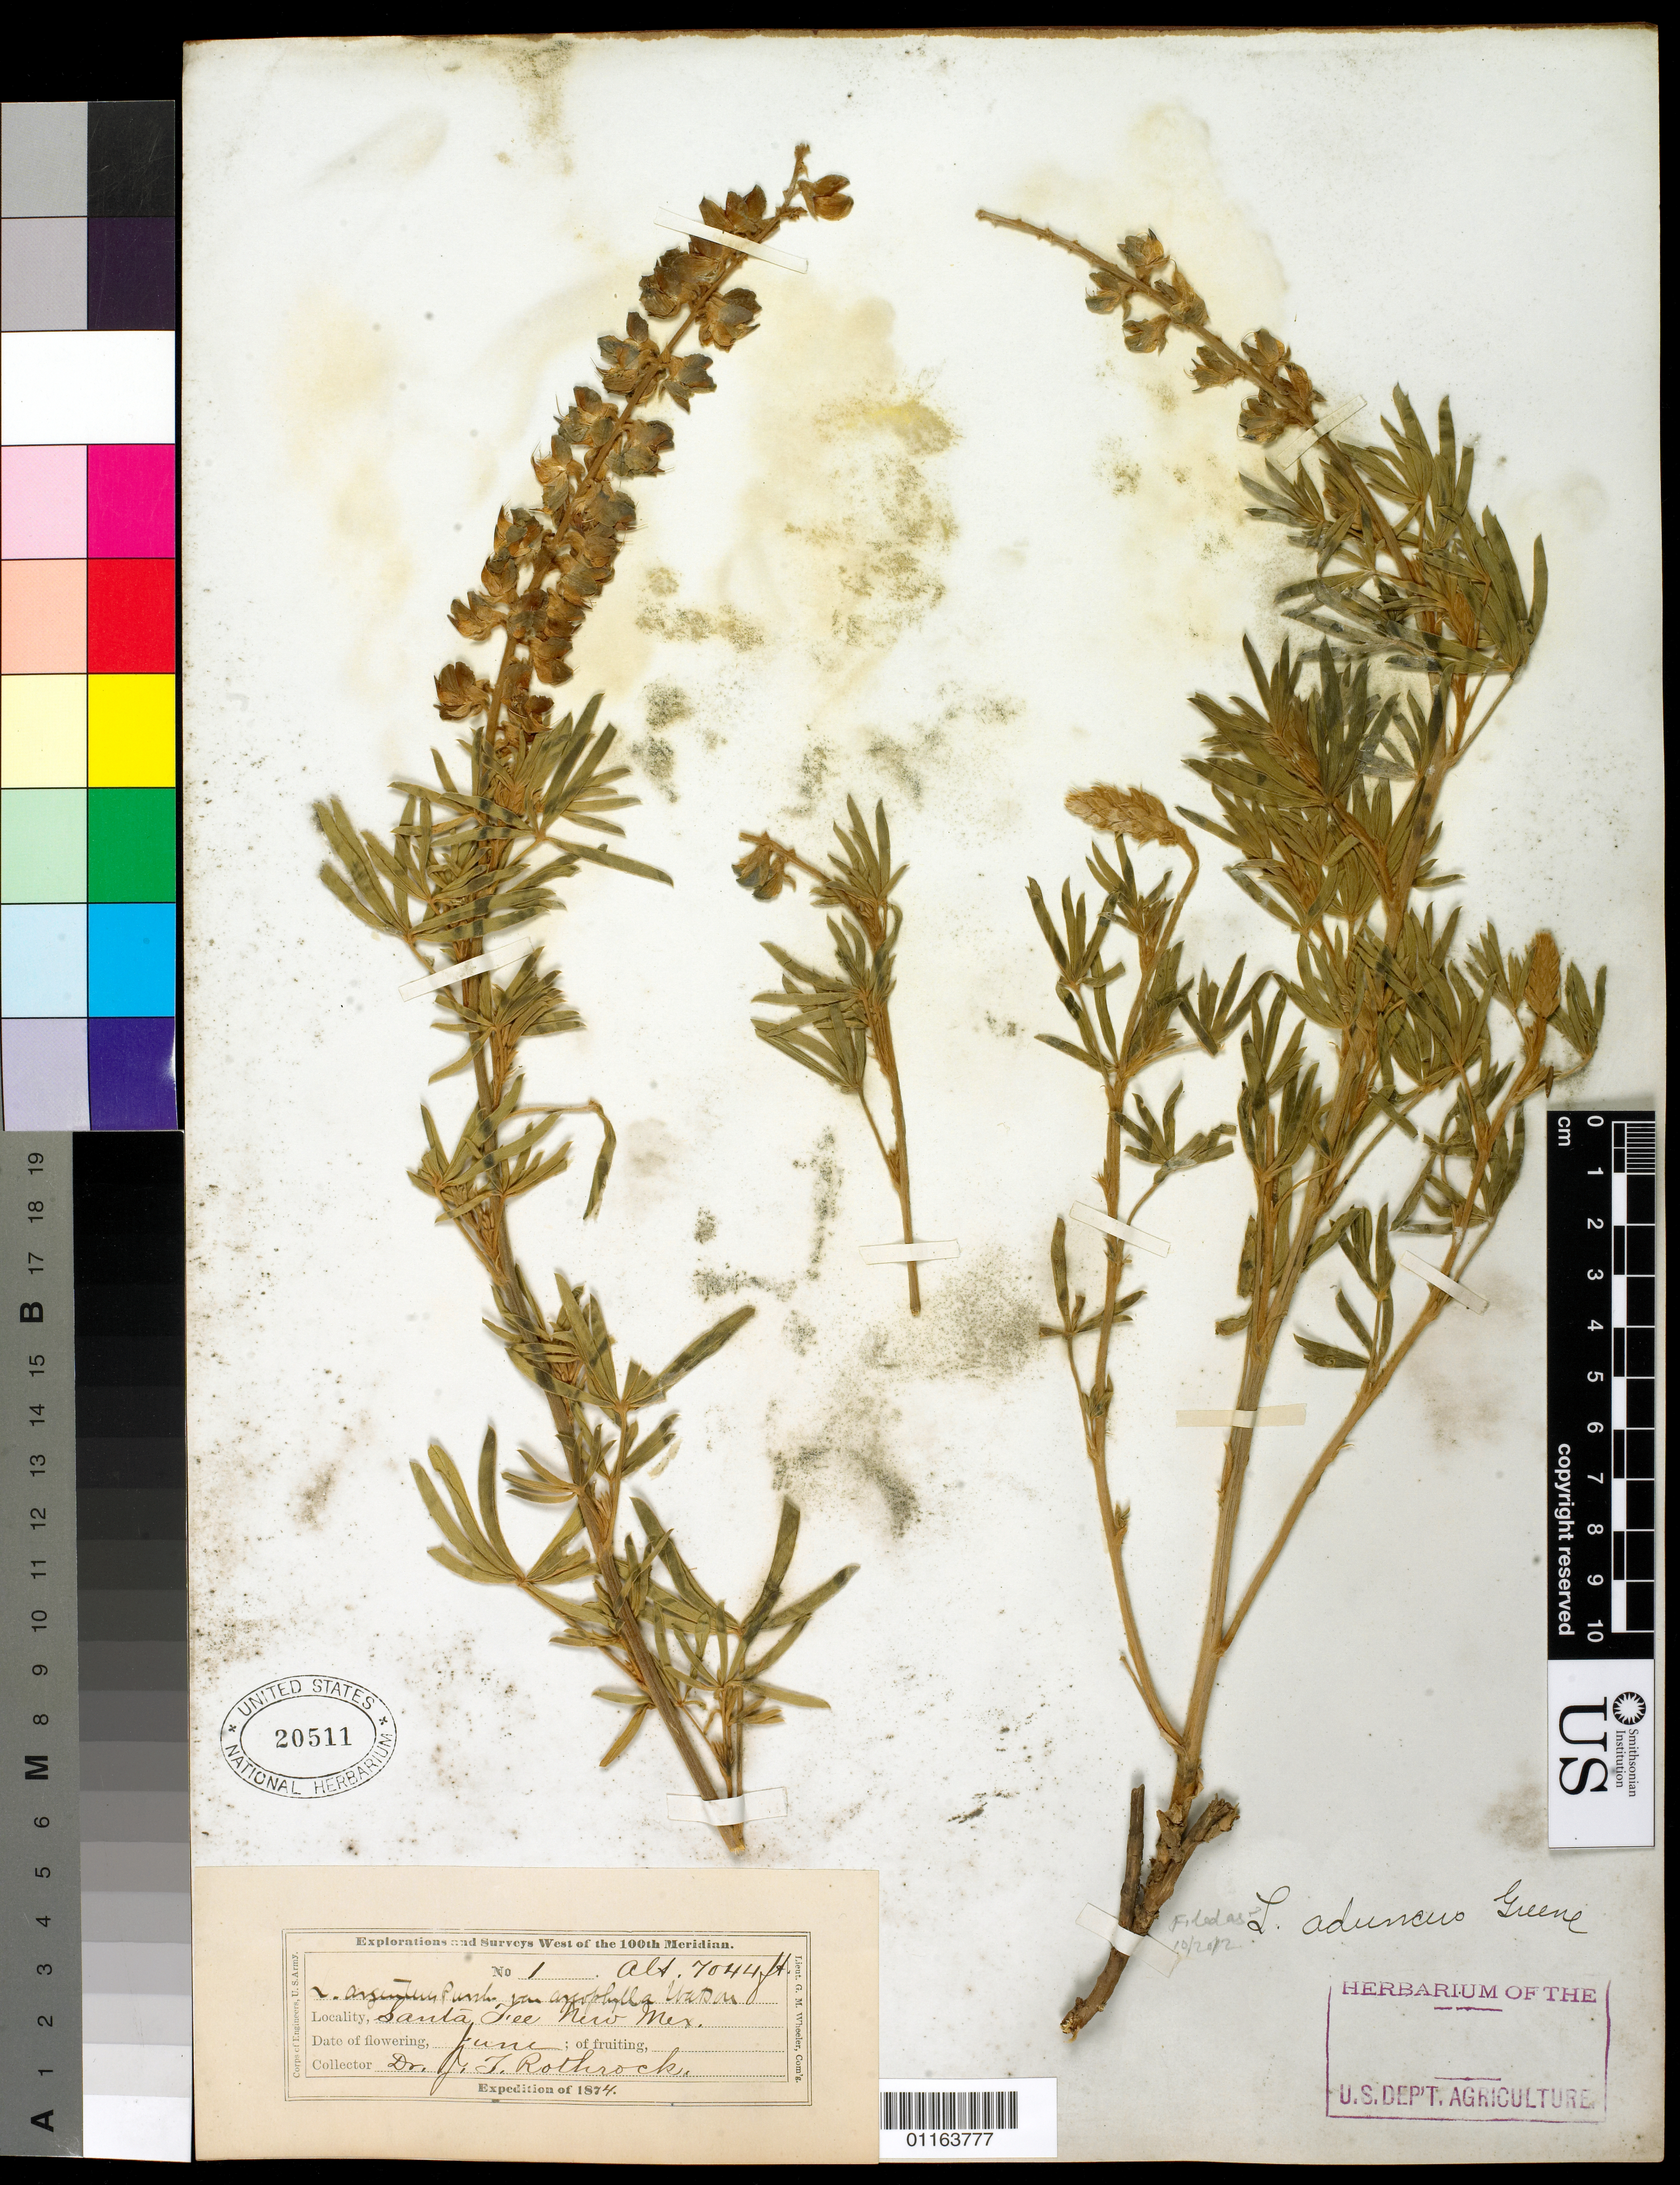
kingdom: Plantae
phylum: Tracheophyta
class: Magnoliopsida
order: Fabales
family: Fabaceae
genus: Lupinus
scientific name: Lupinus aduncus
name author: Greene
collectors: J. T. Rothrock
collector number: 1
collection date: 1874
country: United States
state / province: New Mexico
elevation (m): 2147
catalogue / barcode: US 20511